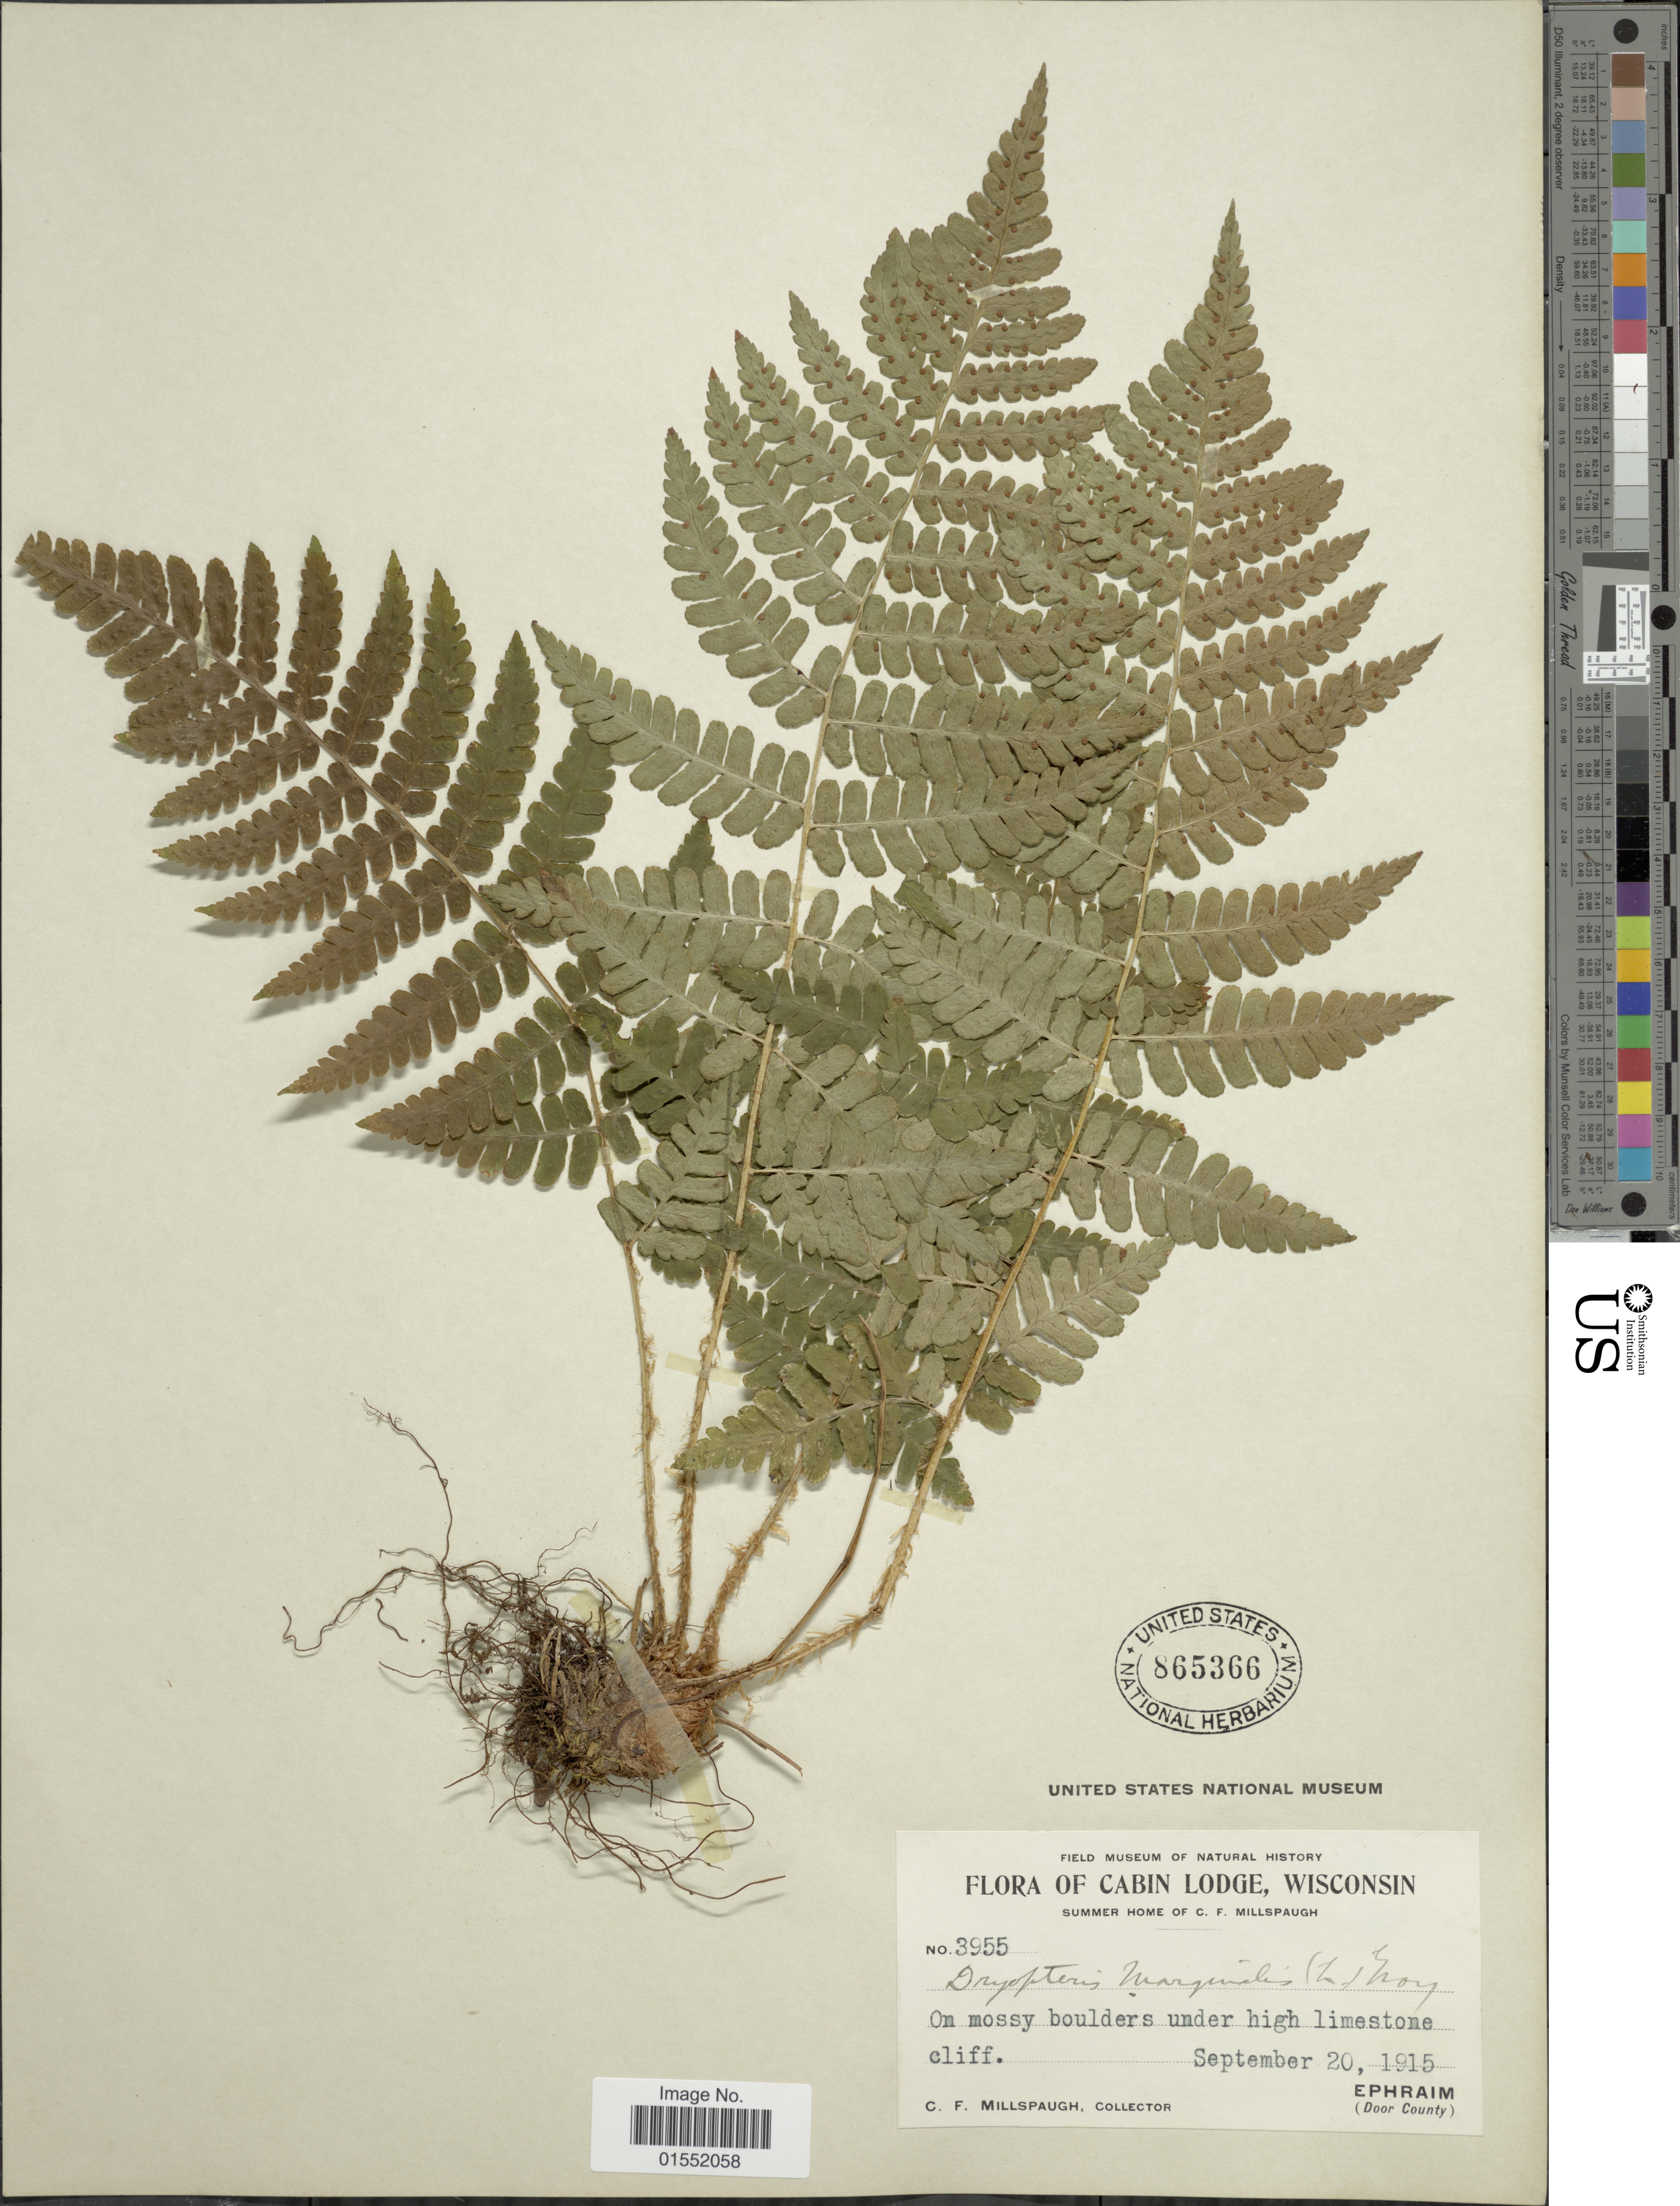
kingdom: Plantae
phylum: Tracheophyta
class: Polypodiopsida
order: Polypodiales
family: Dryopteridaceae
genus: Dryopteris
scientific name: Dryopteris marginalis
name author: (L.) A. Gray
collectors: C. F. Millspaugh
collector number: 3955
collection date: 1915-09-20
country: United States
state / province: Wisconsin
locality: Cabin Lodge, On mossy boulders under high limestone cliff, Ephraim (Door County)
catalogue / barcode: US 865366